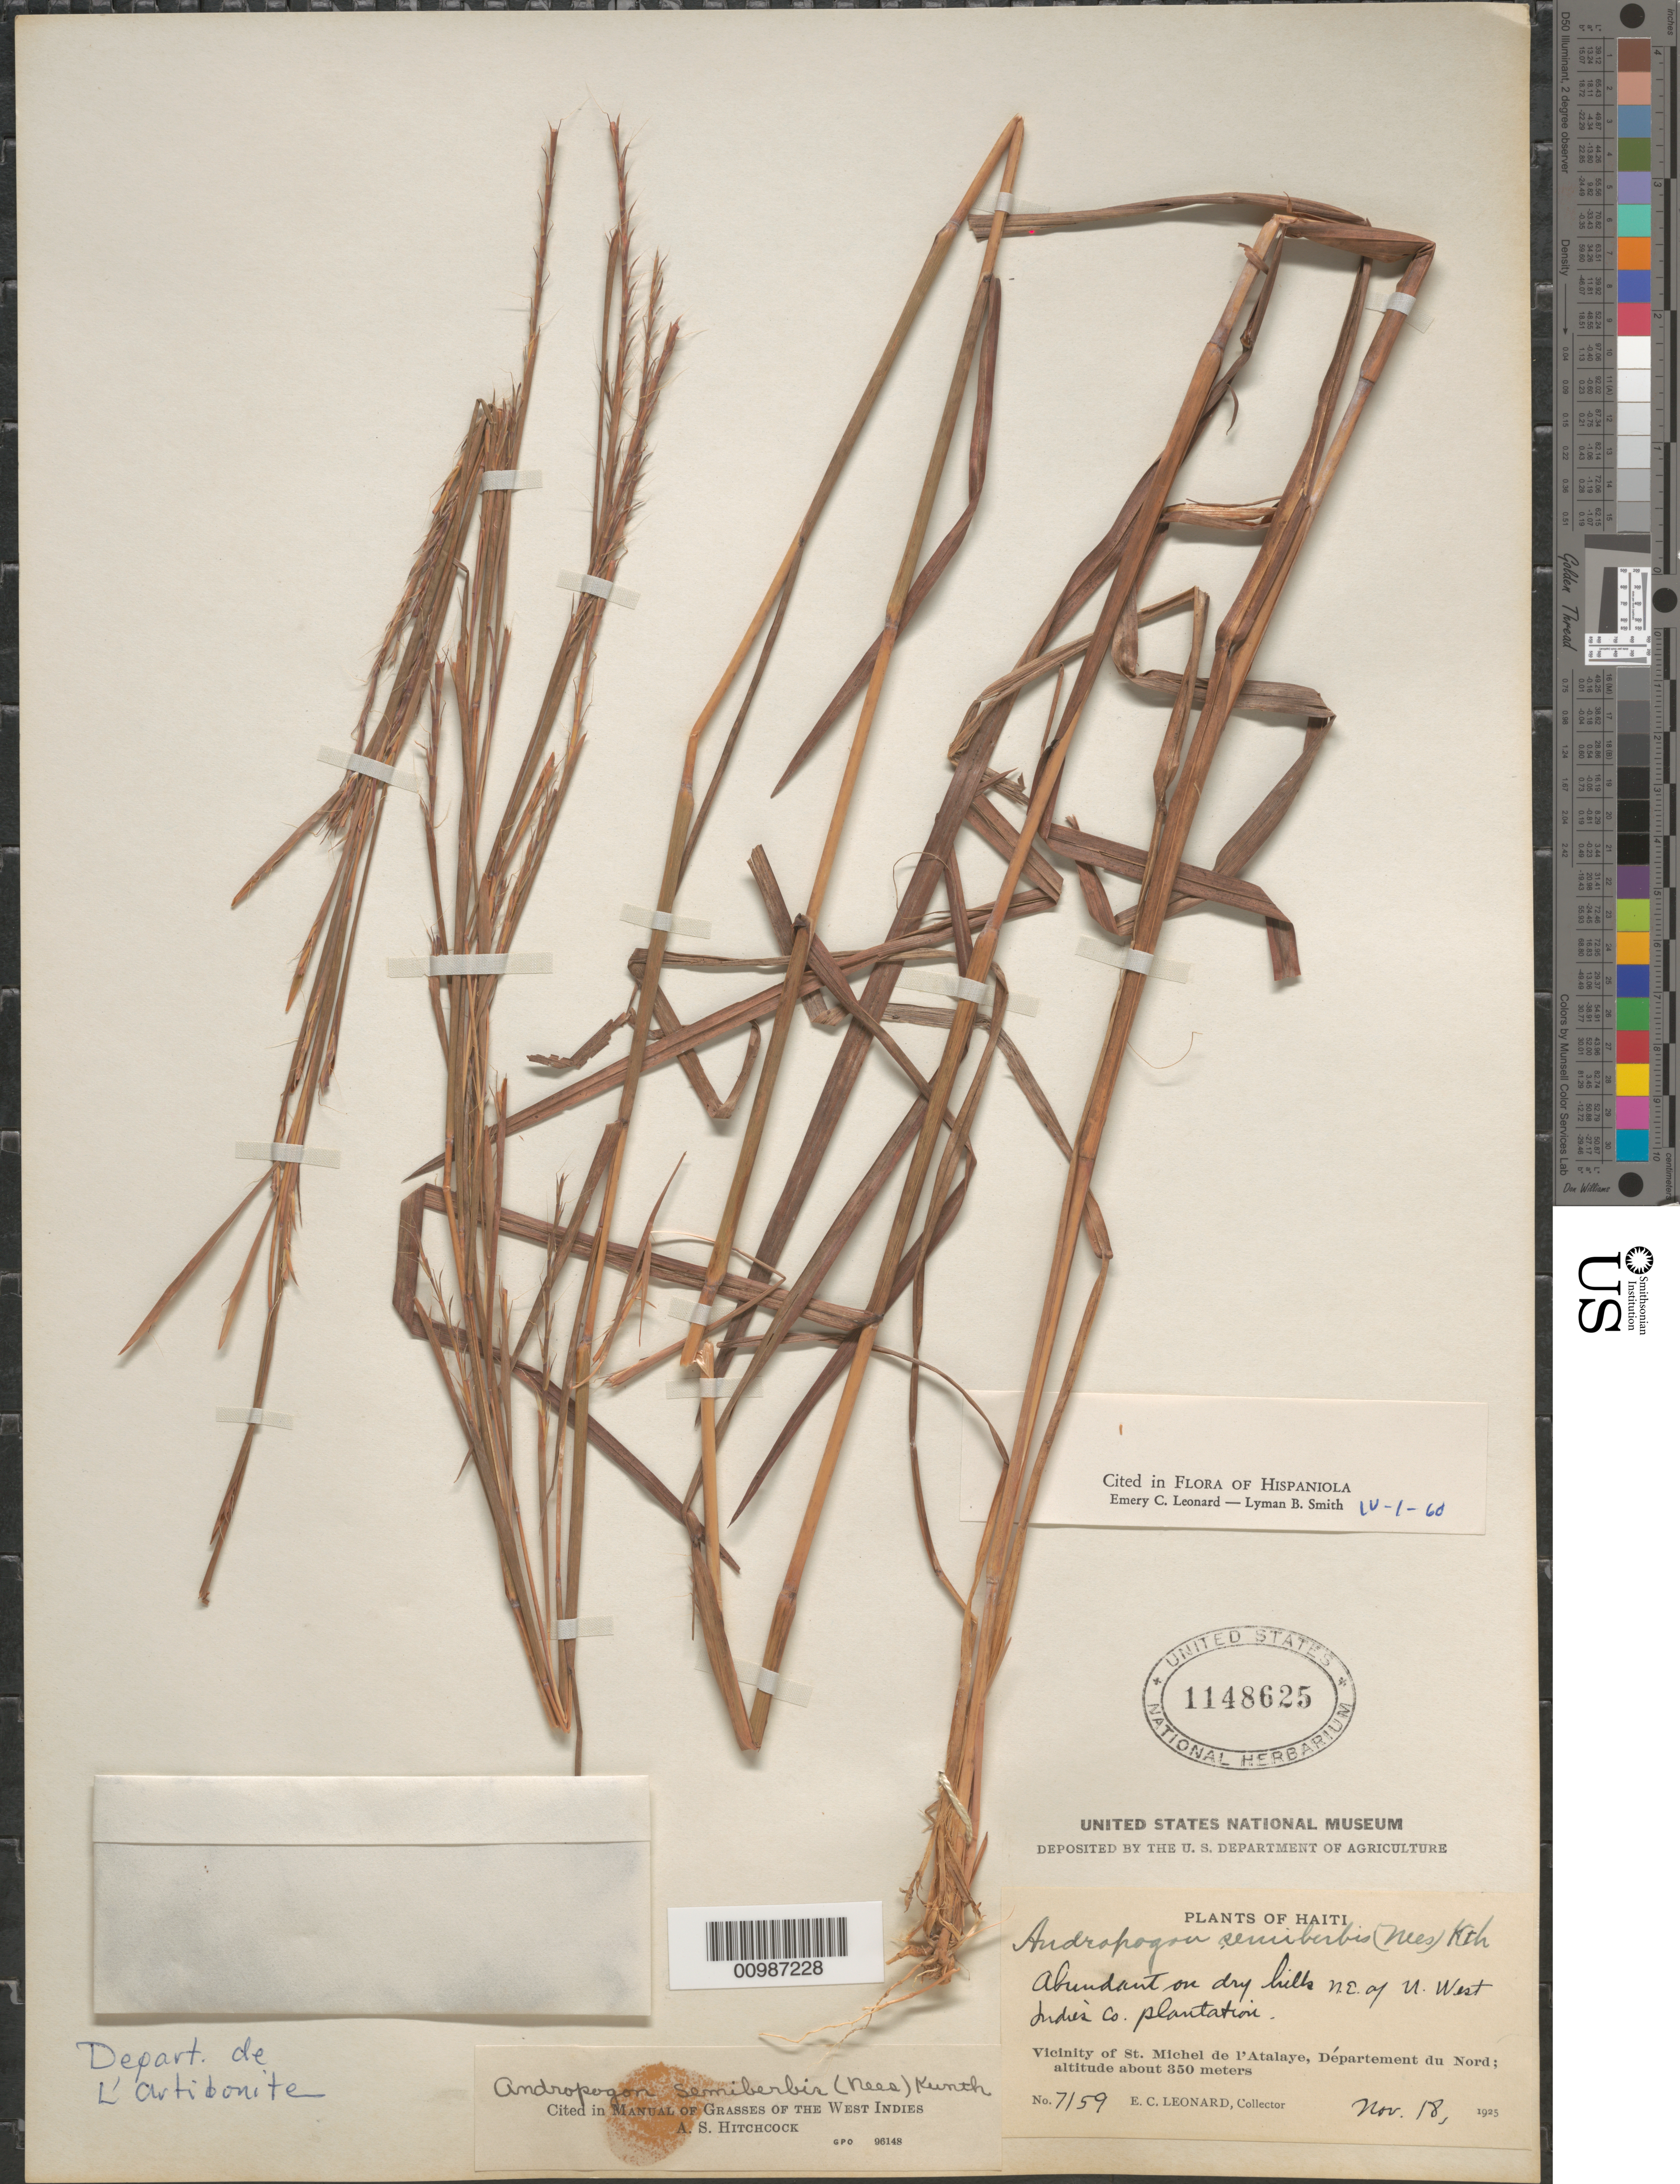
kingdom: Plantae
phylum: Tracheophyta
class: Liliopsida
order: Poales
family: Poaceae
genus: Andropogon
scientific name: Andropogon semiberbis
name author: (Nees) Kunth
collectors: E. C. Leonard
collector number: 7159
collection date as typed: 18 Nov 1925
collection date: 1925-11-18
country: Haiti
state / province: Artibonite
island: Hispaniola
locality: Vicinity of St. Michel de l'Atalaye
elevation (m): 350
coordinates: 0 N, 0 E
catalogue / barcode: US 1148625